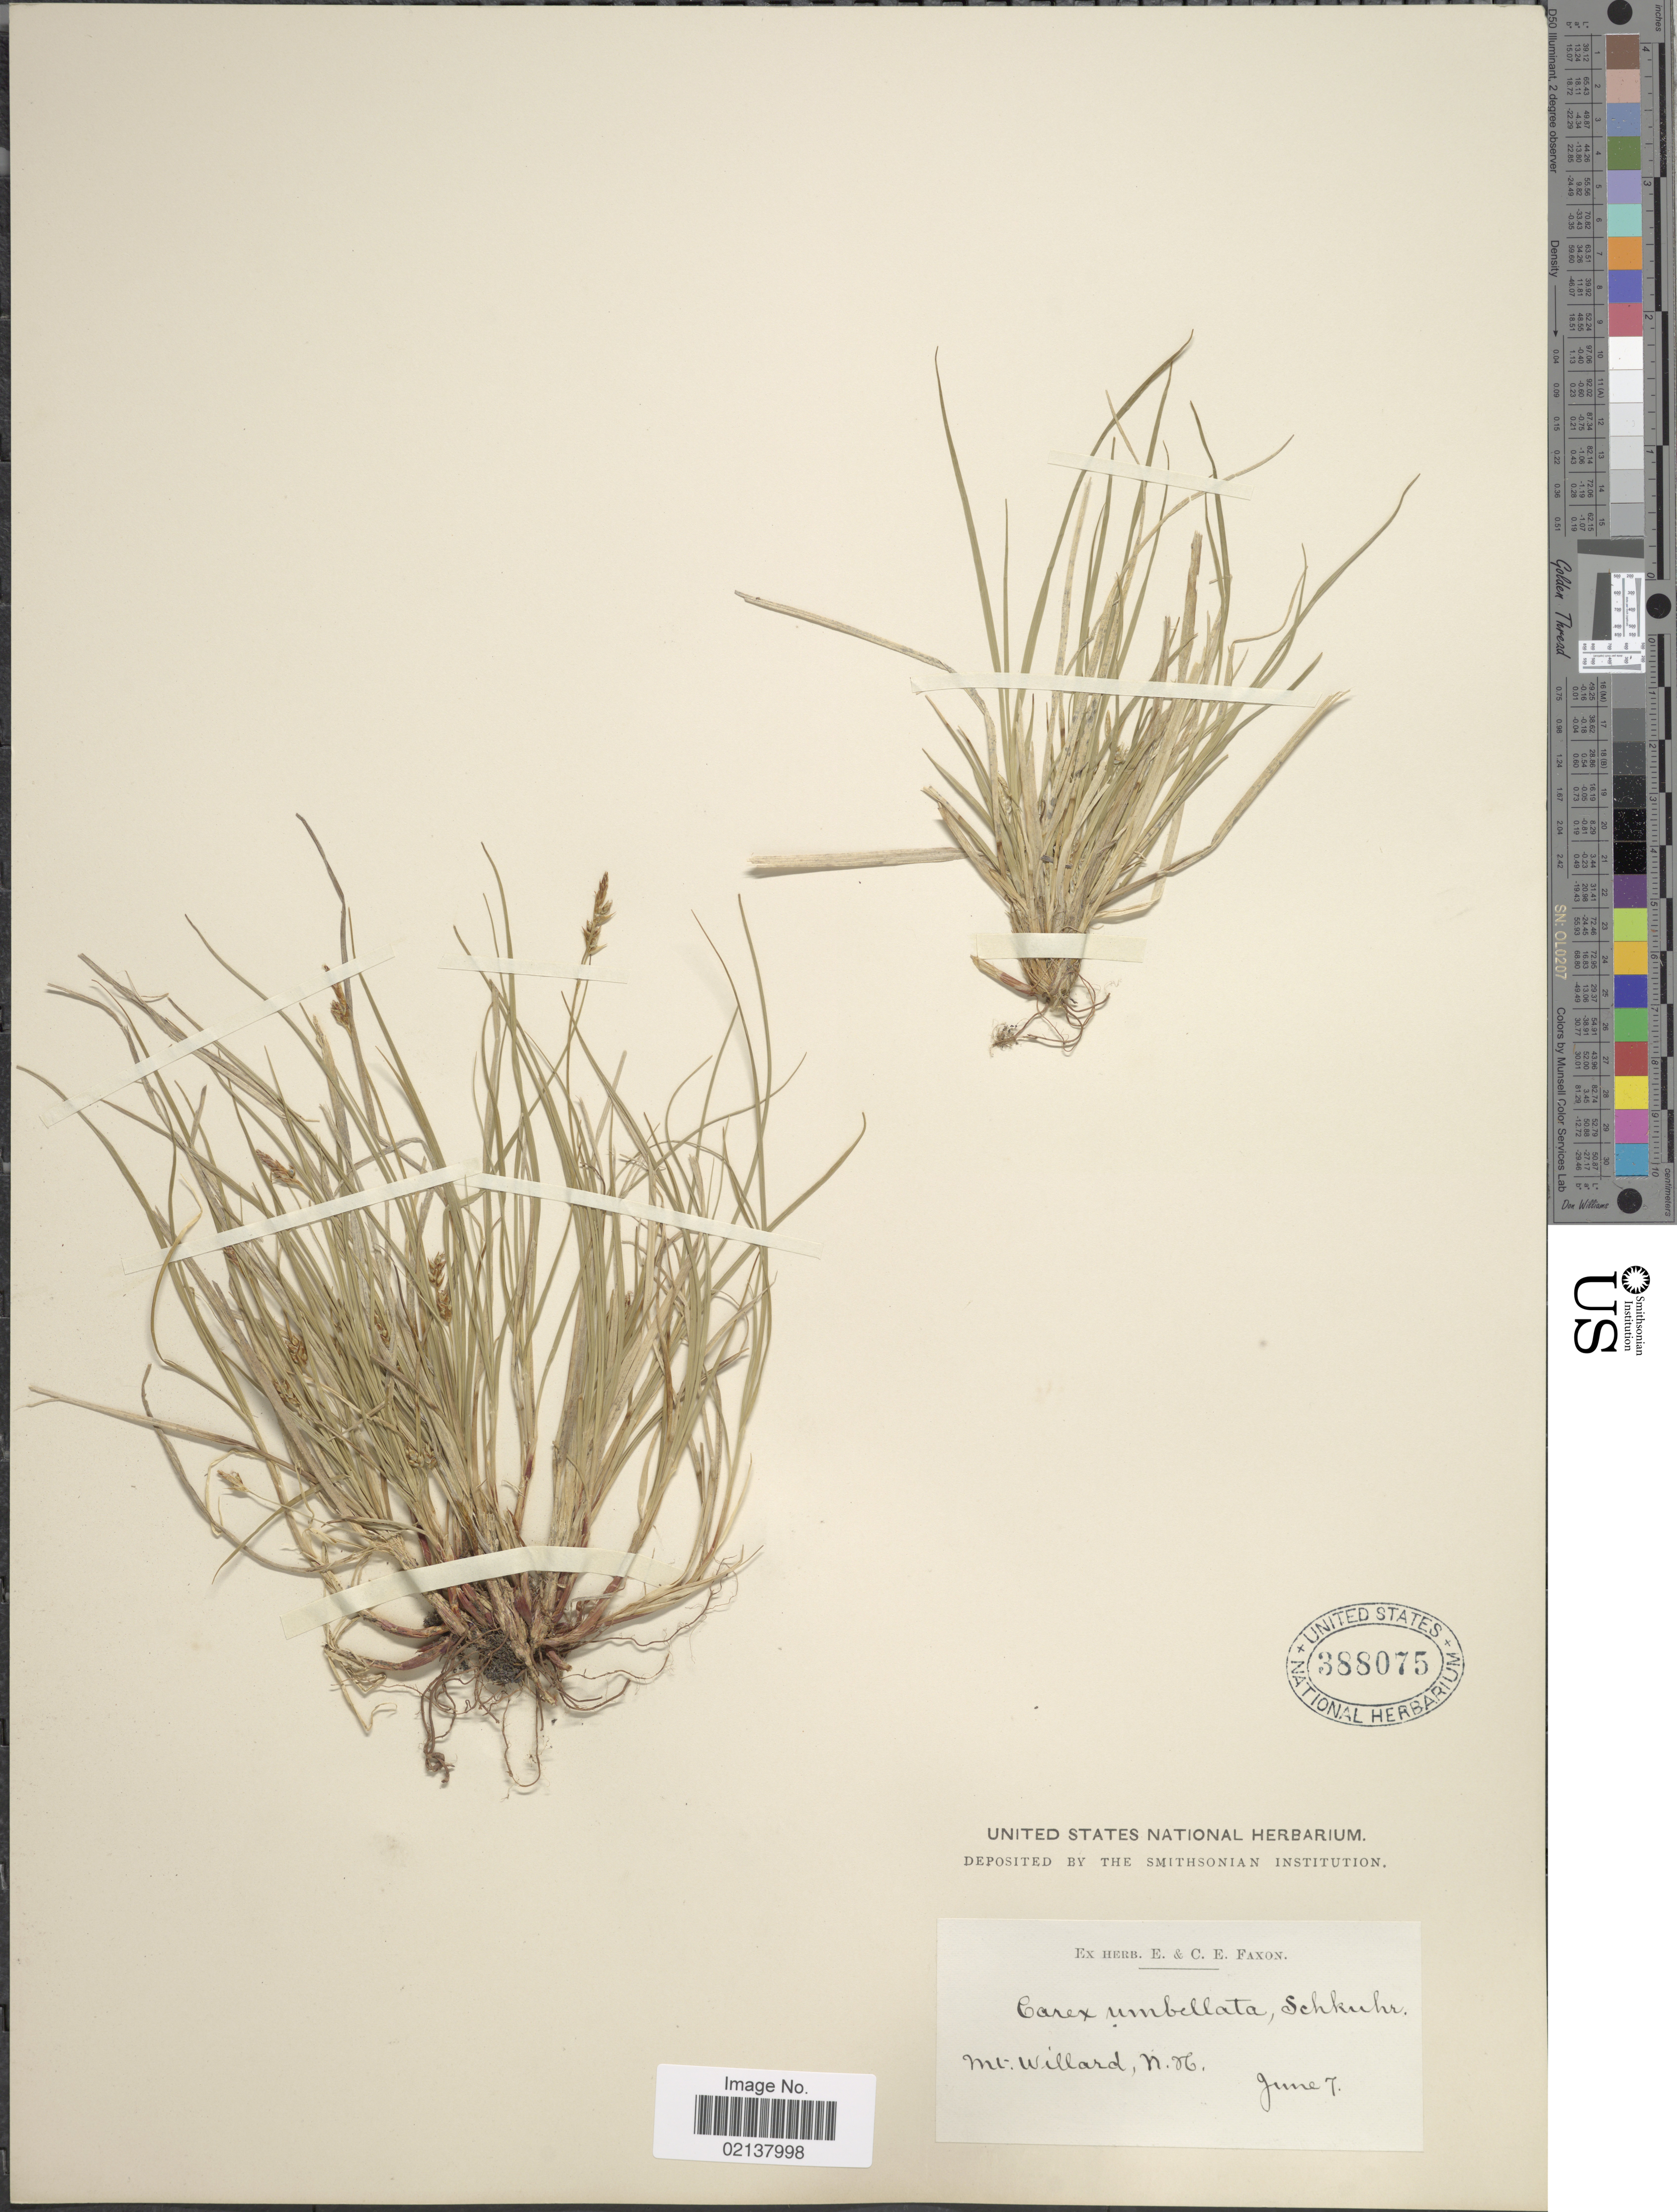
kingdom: Plantae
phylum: Tracheophyta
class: Liliopsida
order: Poales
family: Cyperaceae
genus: Carex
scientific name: Carex umbellata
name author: Schkuhr ex Willd.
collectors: ex herb. E. & C.E. Faxon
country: United States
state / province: New Hampshire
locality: Mt. Willard, N.H.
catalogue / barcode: US 388075